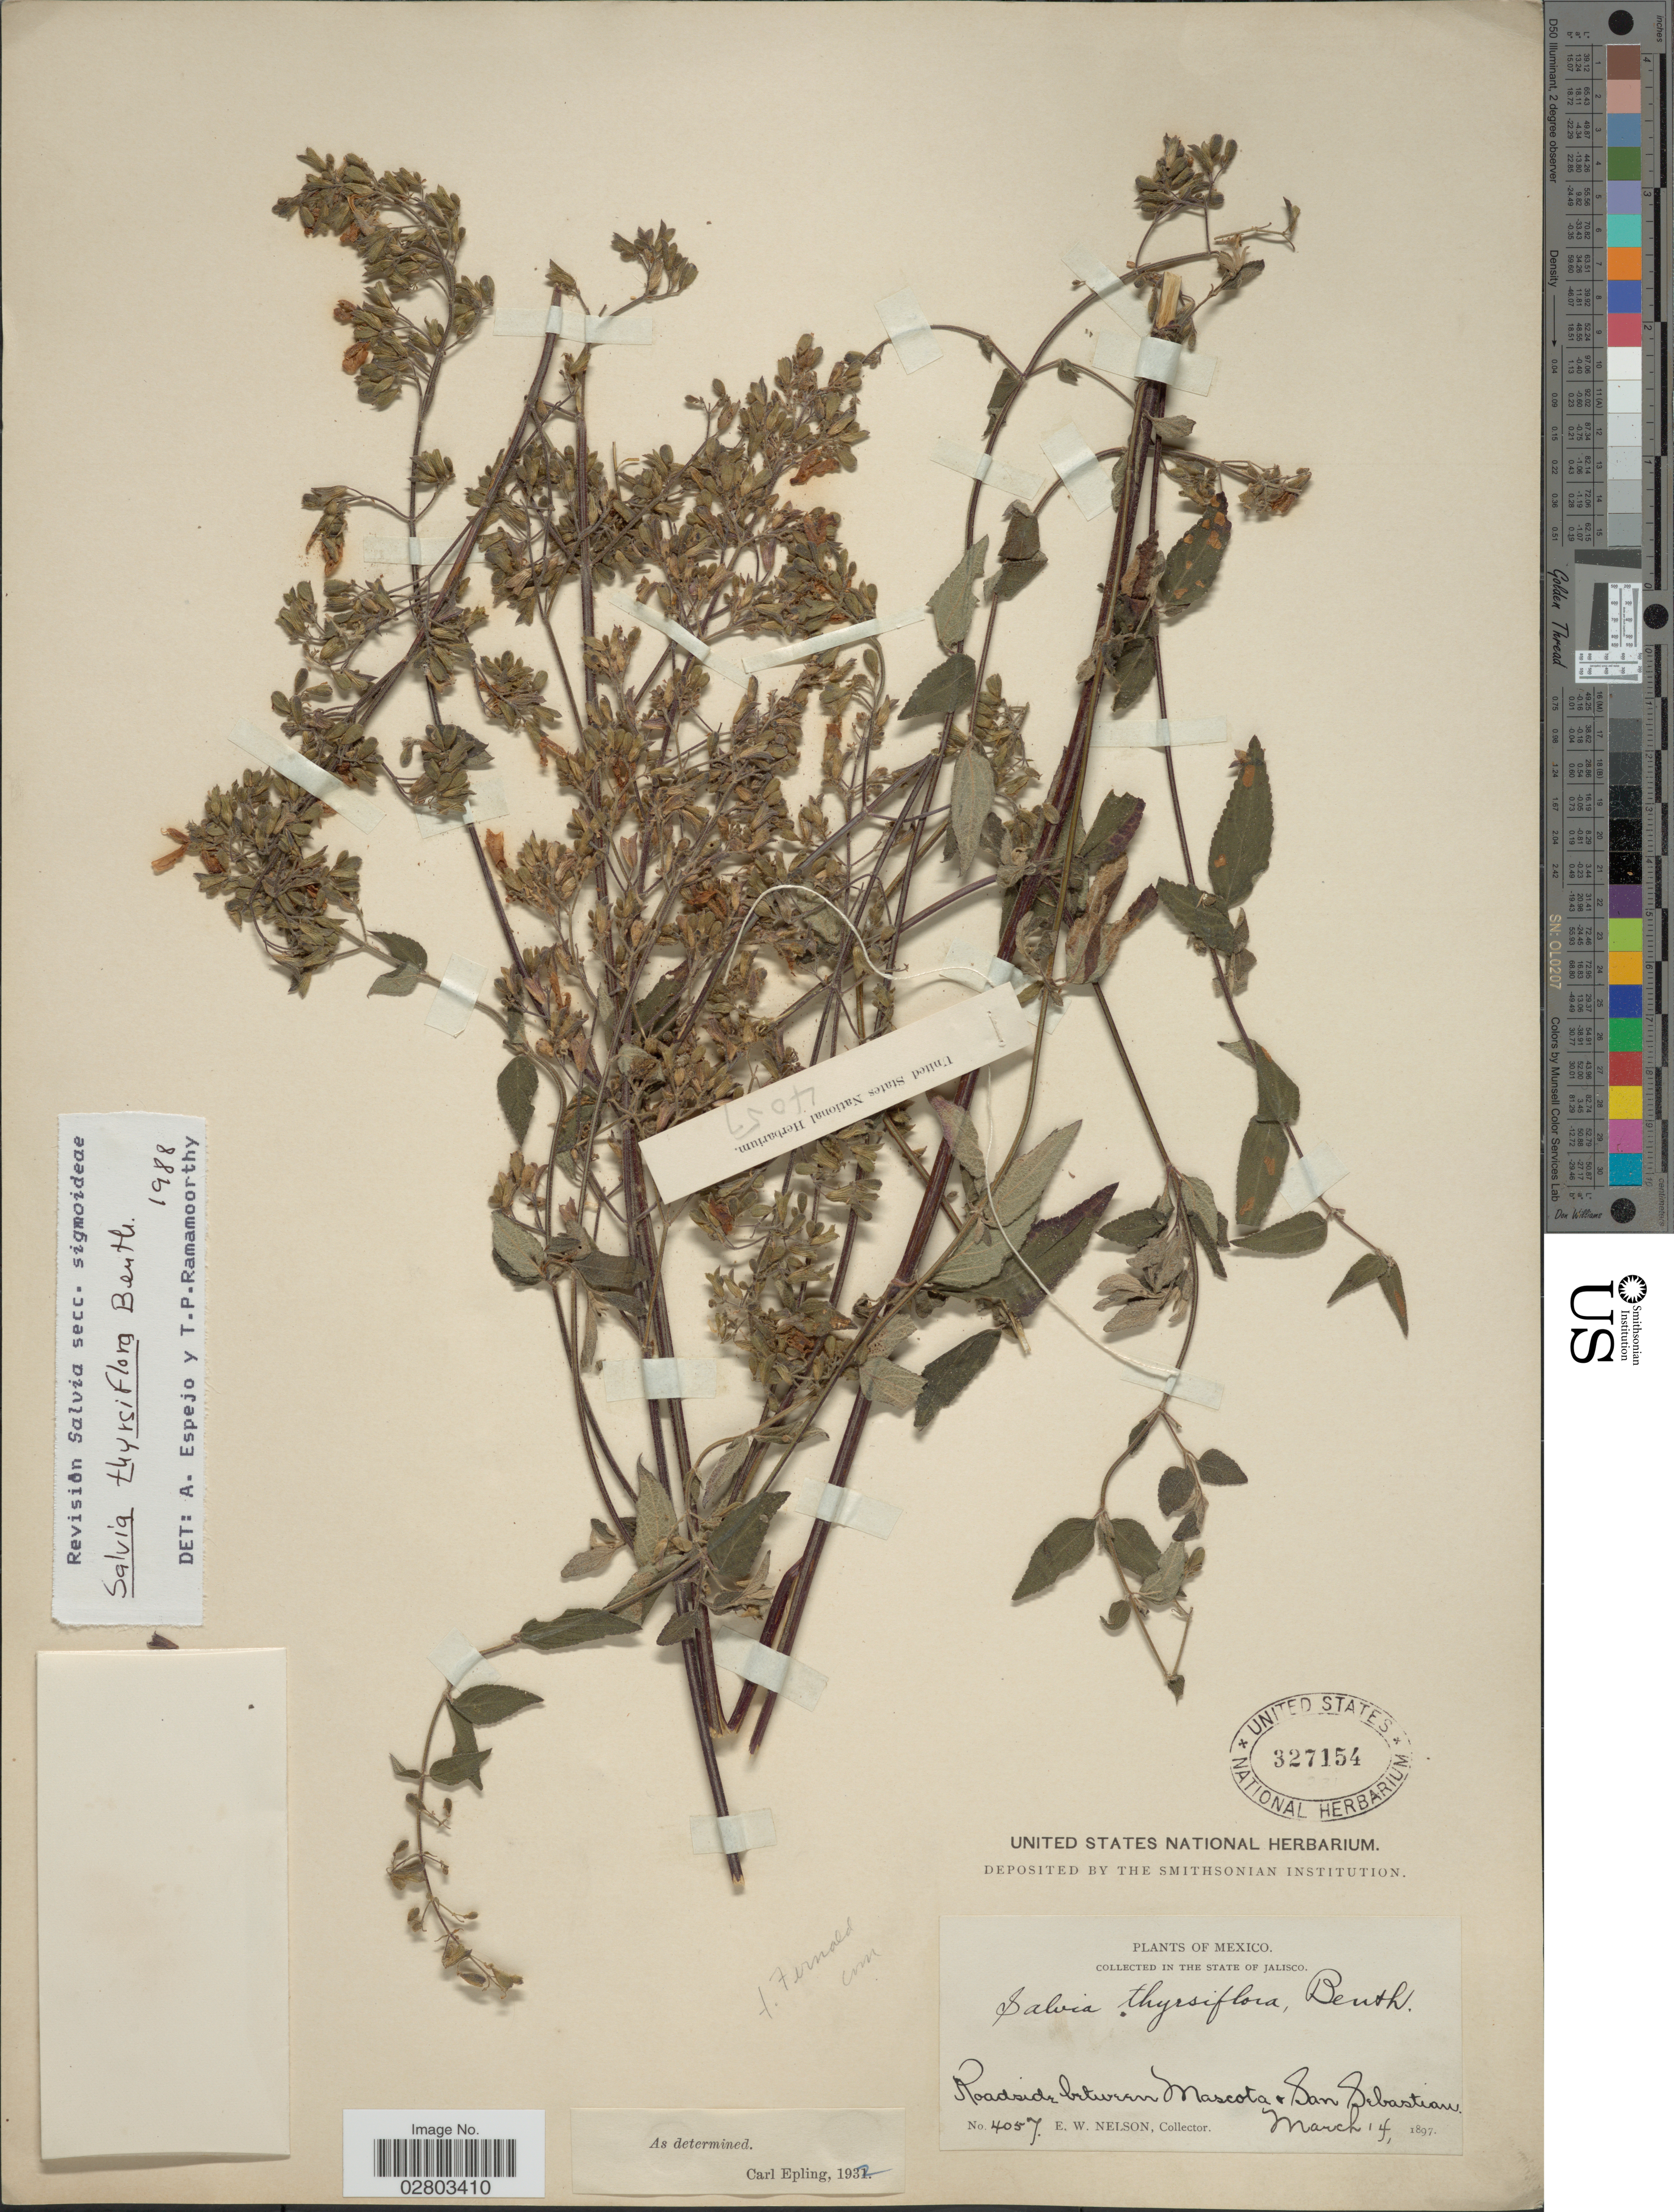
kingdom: Plantae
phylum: Tracheophyta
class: Magnoliopsida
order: Lamiales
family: Lamiaceae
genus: Salvia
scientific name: Salvia thyrsiflora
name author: Benth.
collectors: E. W. Nelson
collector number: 4057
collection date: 1897-03-14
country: Mexico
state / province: Jalisco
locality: Roadside between Mascota & San Sebastian.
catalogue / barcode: US 327154